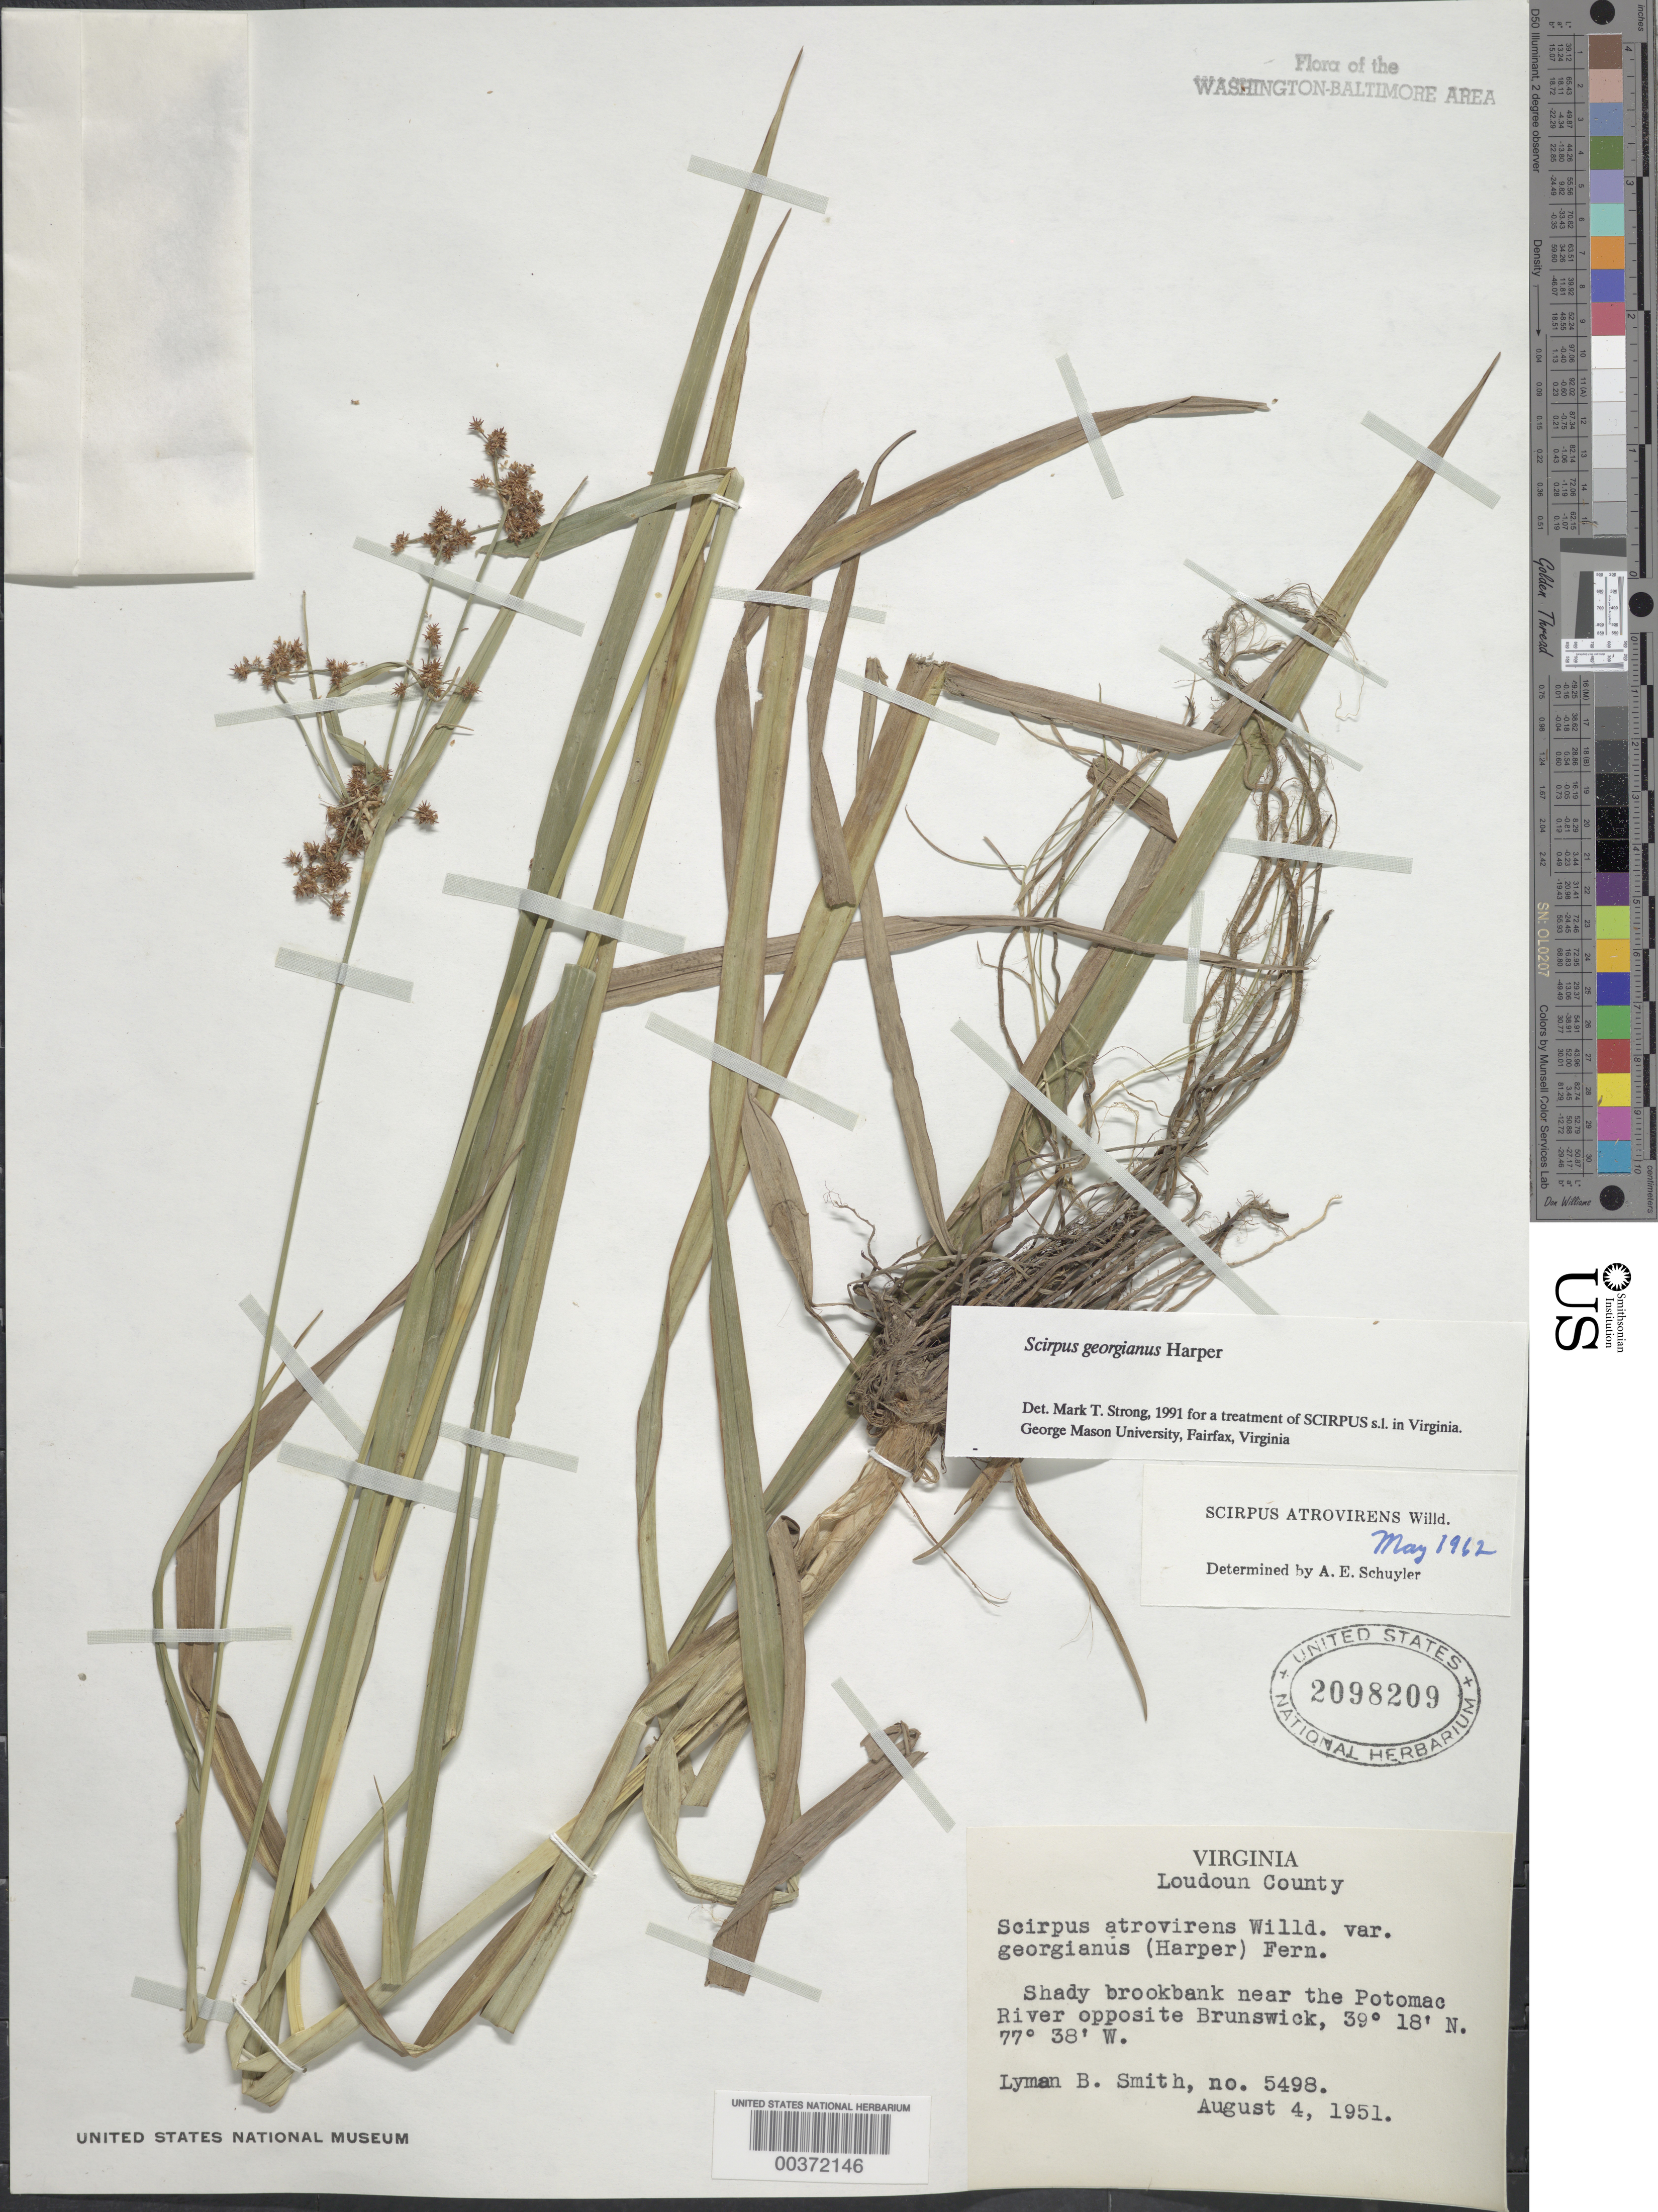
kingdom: Plantae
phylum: Tracheophyta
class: Liliopsida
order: Poales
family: Cyperaceae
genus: Scirpus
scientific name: Scirpus atrovirens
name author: Willd.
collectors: L. Smith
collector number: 5498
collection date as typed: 04 Aug 1951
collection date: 1951-08-04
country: United States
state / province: Virginia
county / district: Loudoun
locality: Potomac River, opposite Brunswick C. & O. Canal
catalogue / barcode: US 2098209